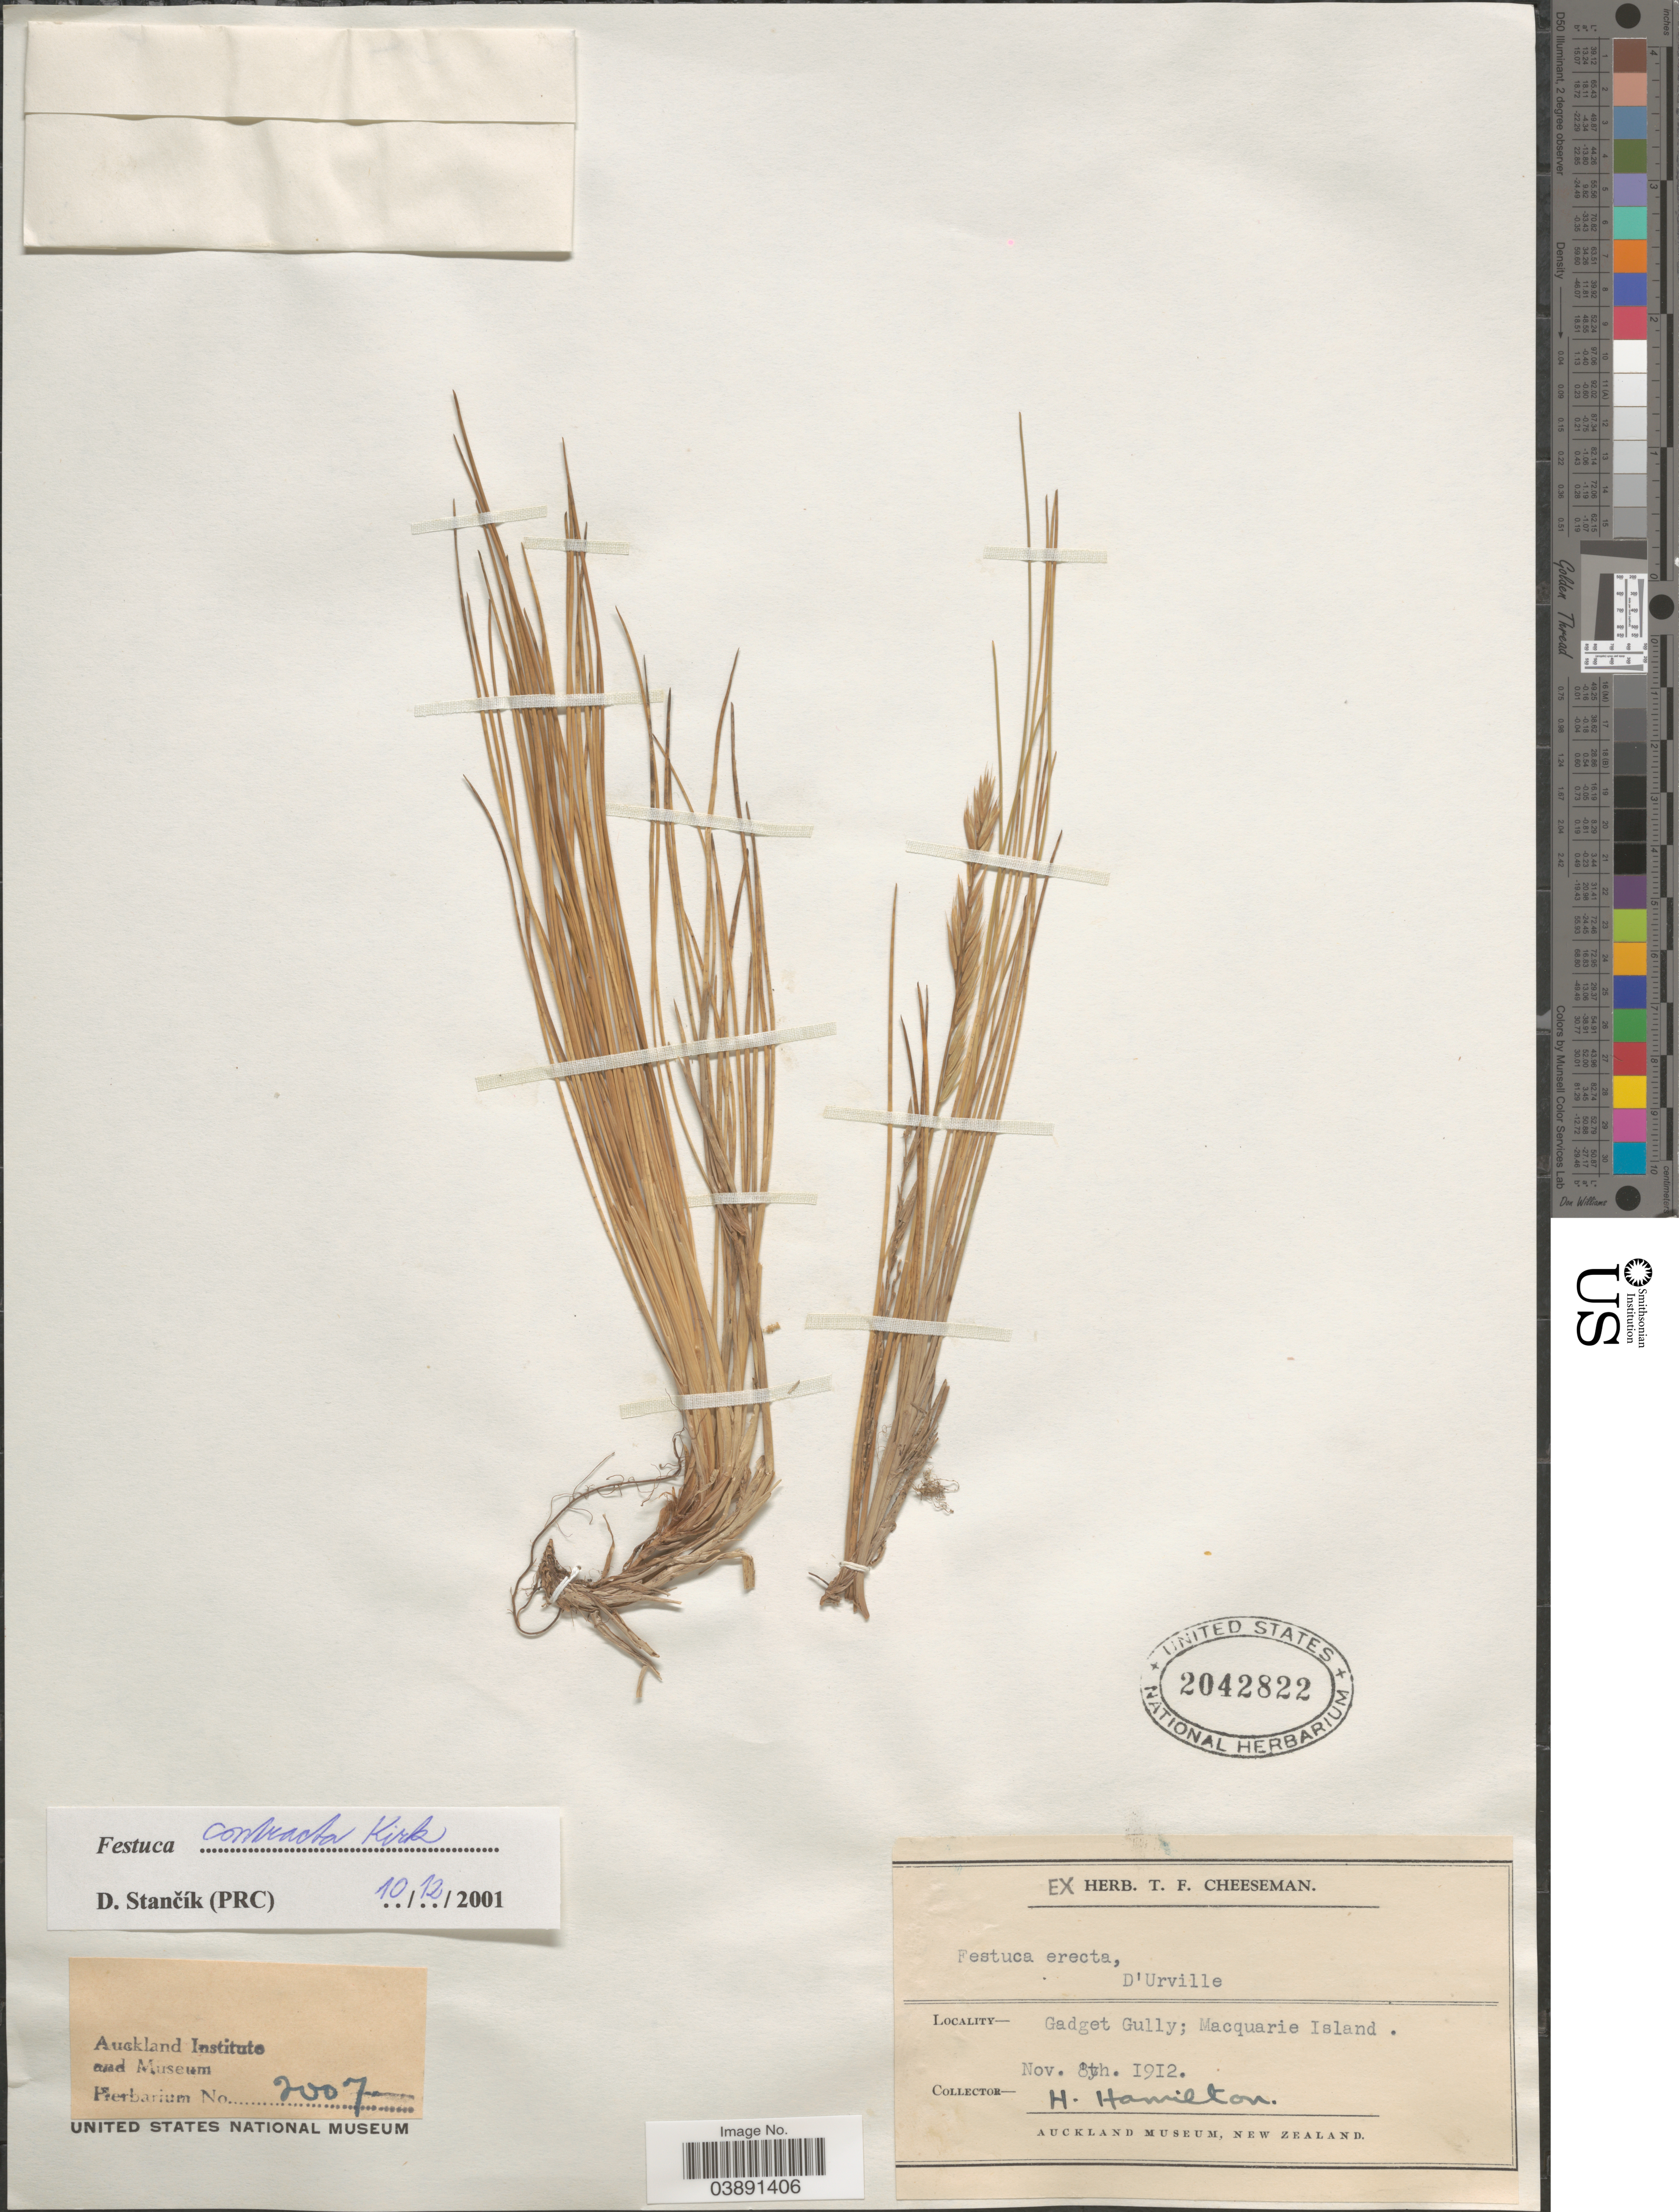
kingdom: Plantae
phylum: Tracheophyta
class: Liliopsida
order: Poales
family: Poaceae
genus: Festuca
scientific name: Festuca contracta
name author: Kirk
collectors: H. Hamilton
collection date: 1912-11-08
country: New Zealand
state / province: Auckland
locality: Gadget Gully; Macquire Island.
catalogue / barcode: US 2042822